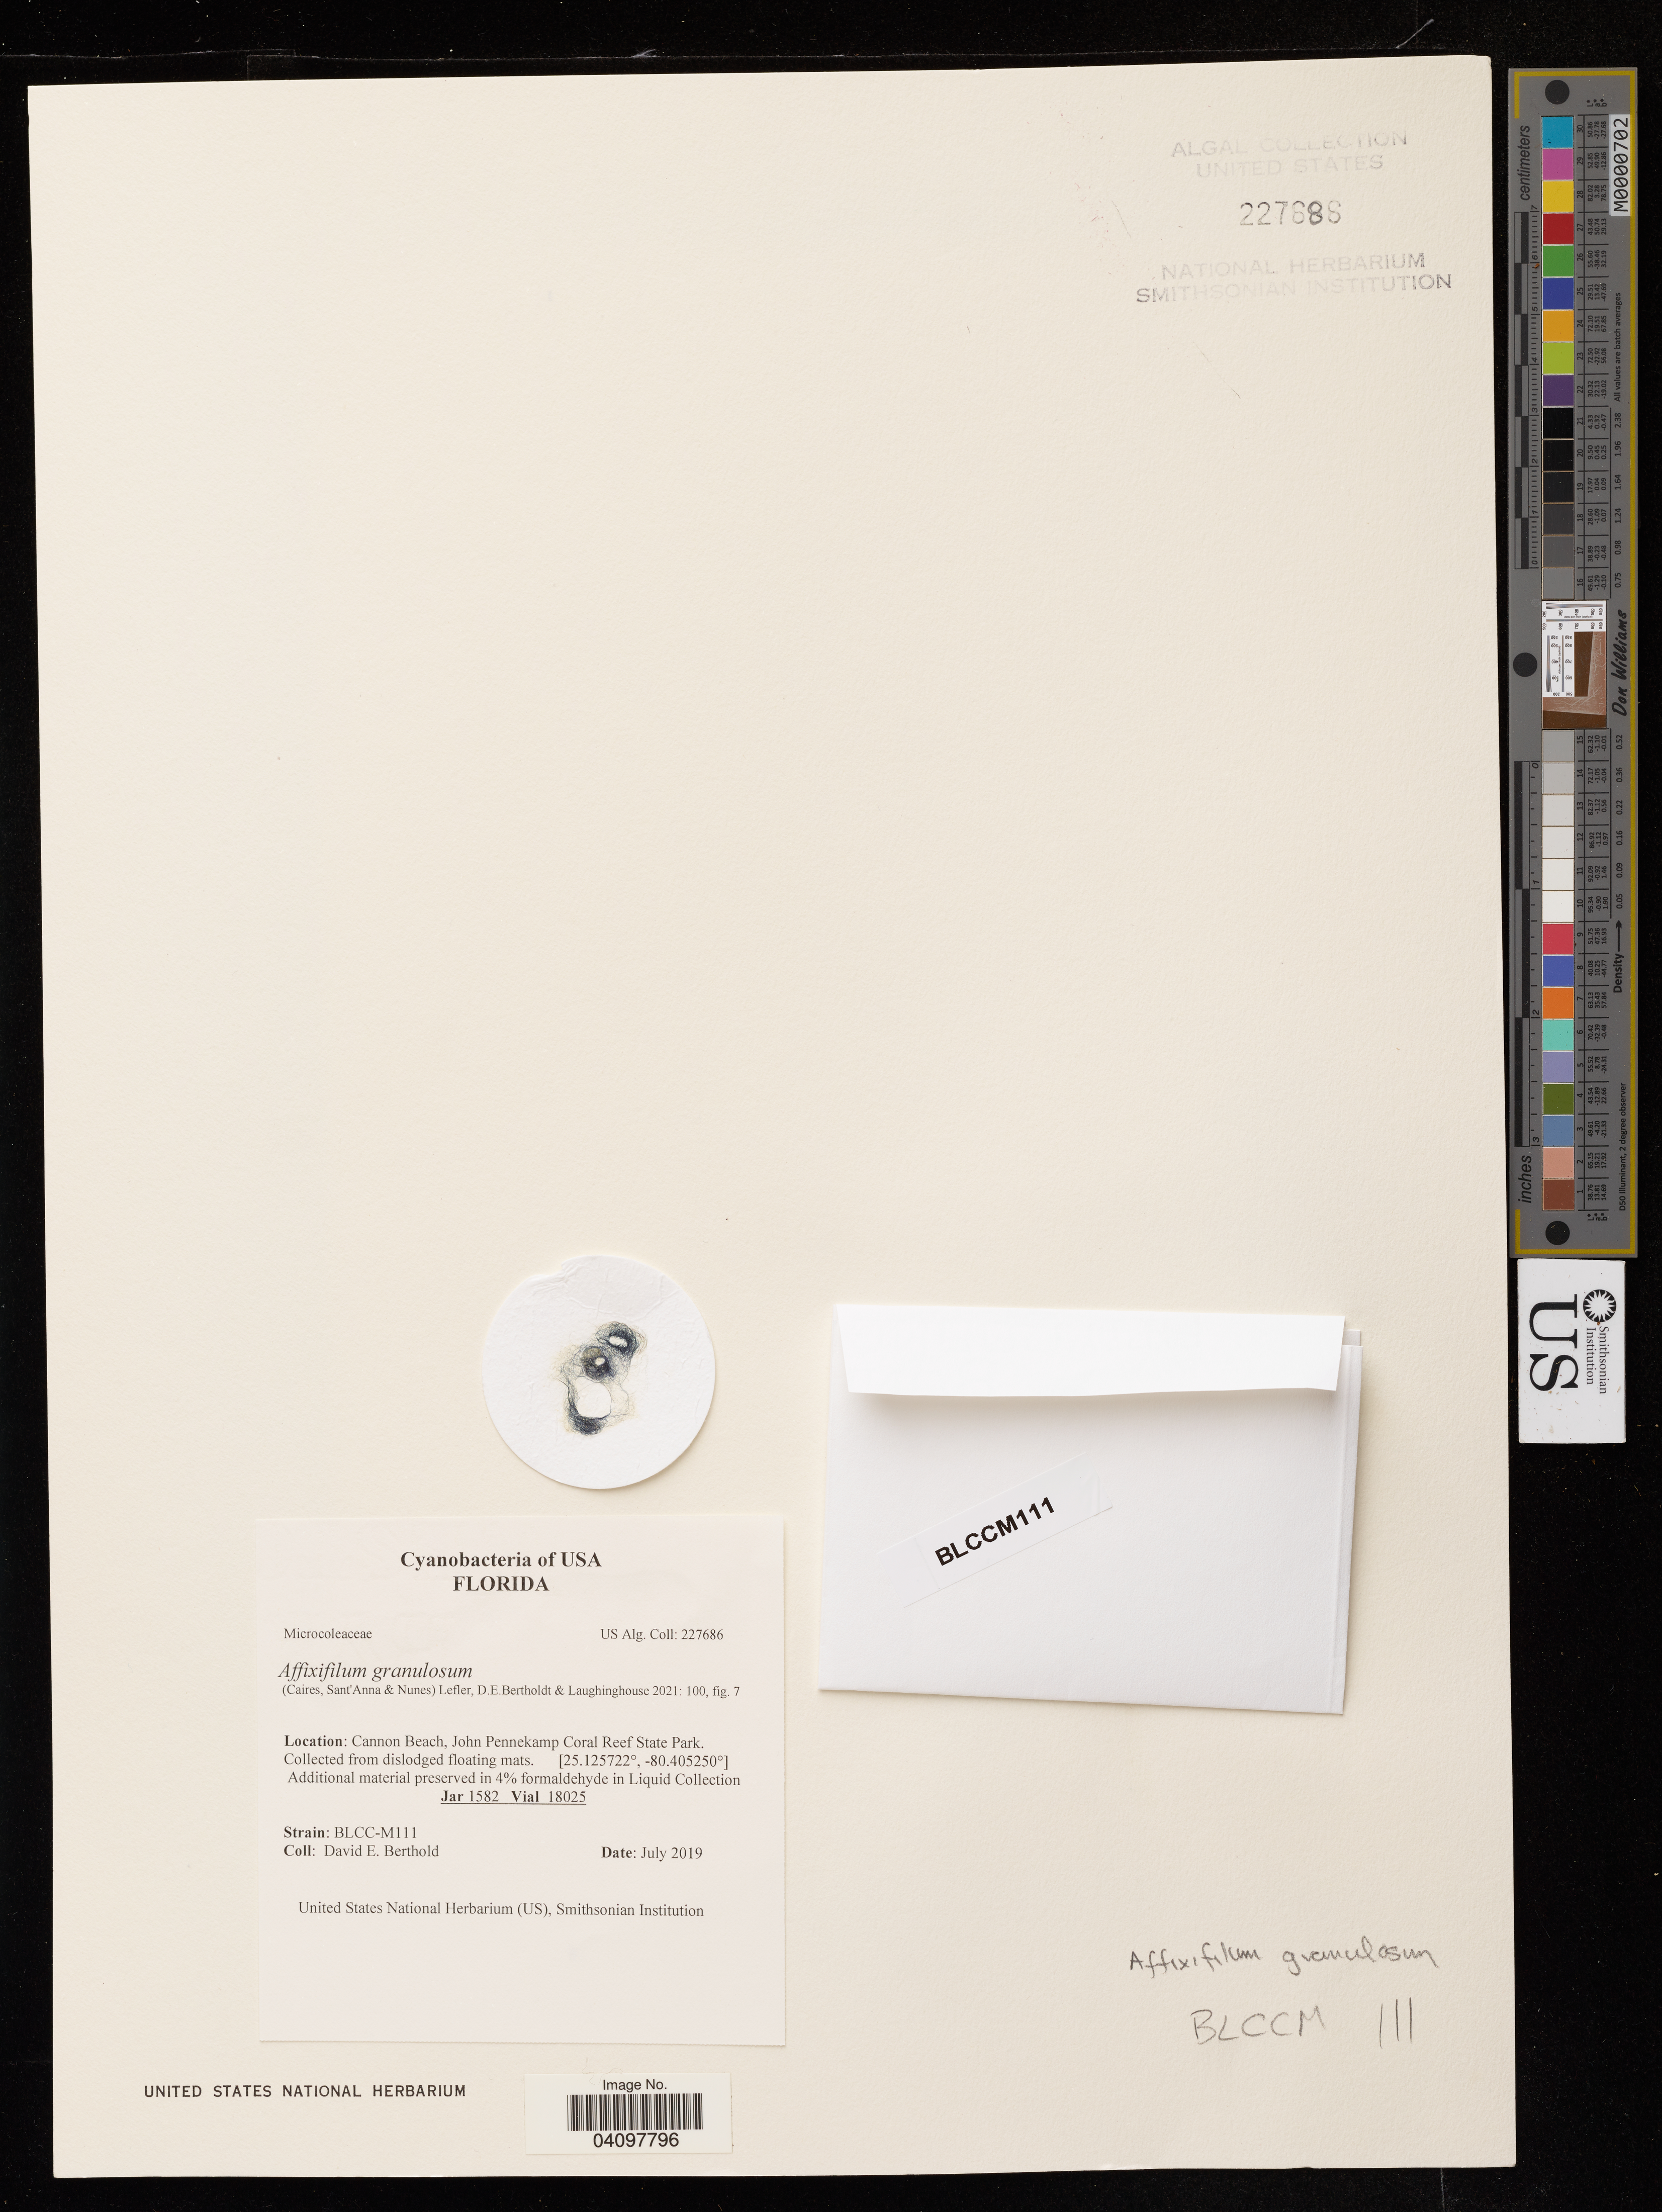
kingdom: Bacteria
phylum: Cyanobacteria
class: Cyanobacteriia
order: Cyanobacteriales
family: Microcoleaceae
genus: Affixifilum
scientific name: Affixifilum granulosum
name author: (Caires et al.) Lefler et al.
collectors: D. Berthold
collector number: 227686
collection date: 2019-07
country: United States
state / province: Florida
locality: Cannon Beach, John Pennekamp Coral Reef State Park.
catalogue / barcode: US 227688